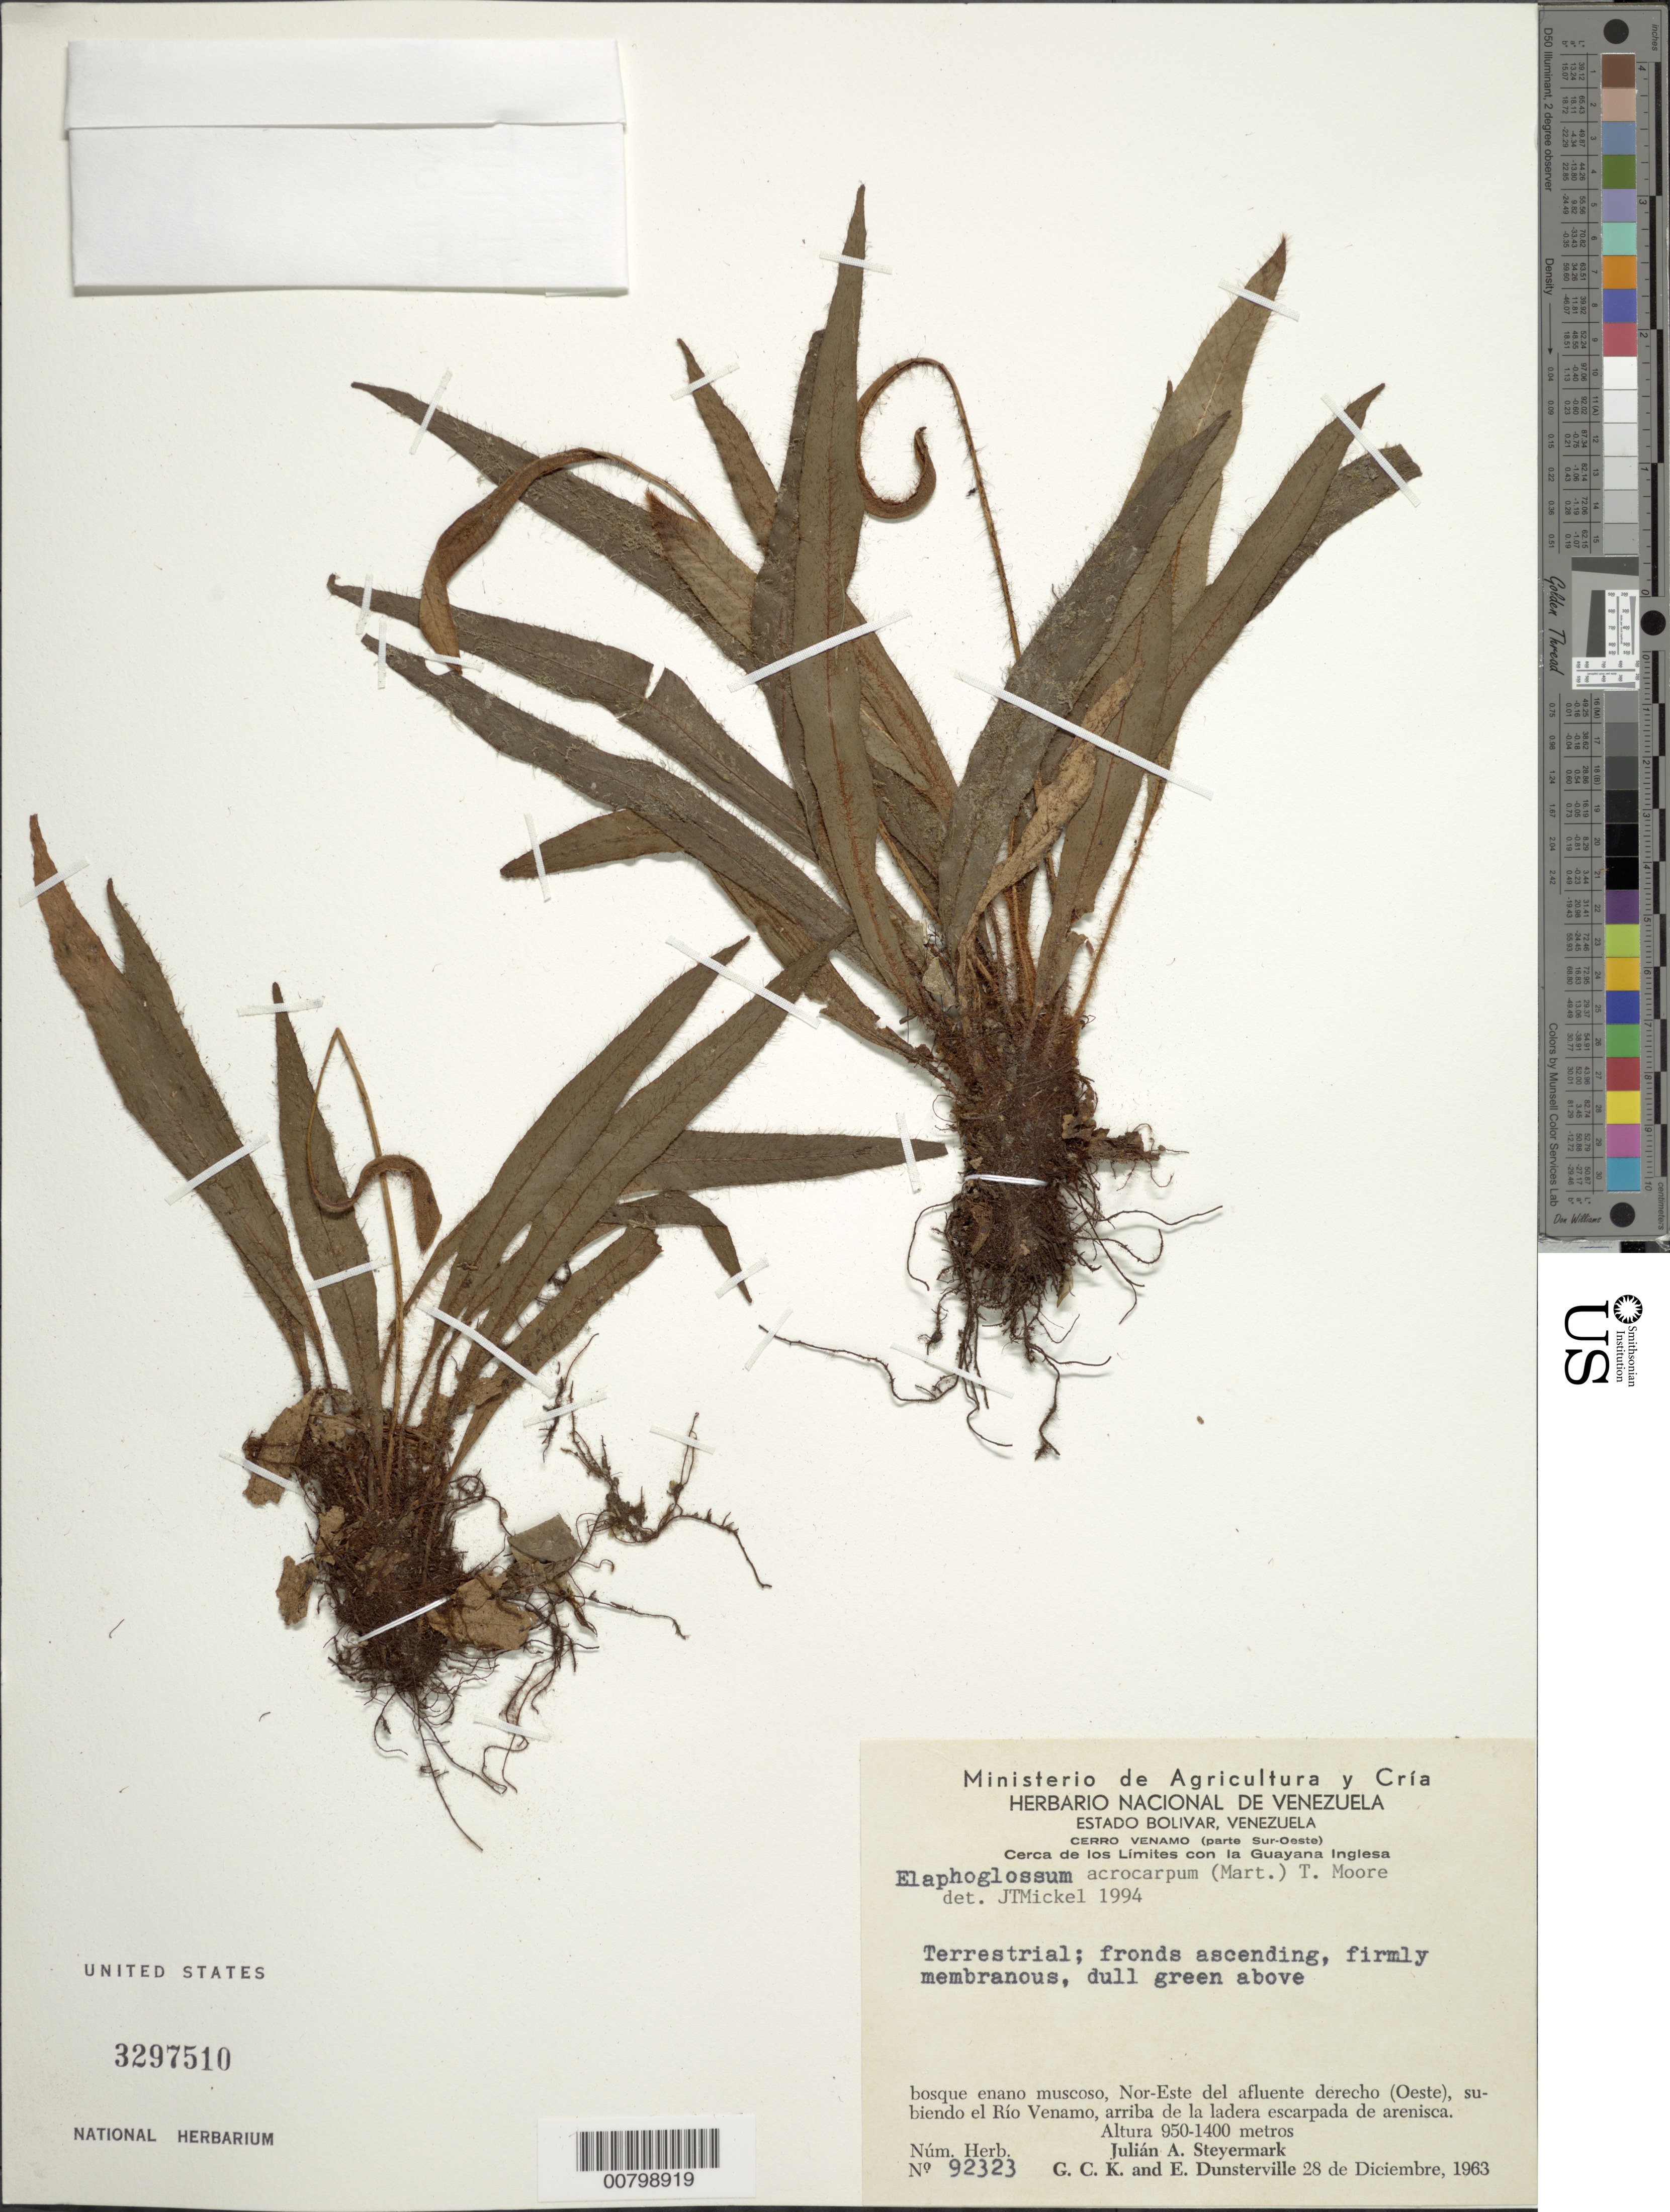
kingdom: Plantae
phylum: Tracheophyta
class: Polypodiopsida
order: Polypodiales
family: Dryopteridaceae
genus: Elaphoglossum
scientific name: Elaphoglossum acrocarpum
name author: (Mart.) T. Moore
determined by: Mickel, J. T., (NY), New York Botanical Garden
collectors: J. Steyermark, G. C. K. Dunsterville & E. Dunsterville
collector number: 92323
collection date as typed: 28-Dec-63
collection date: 1963-12-28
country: Venezuela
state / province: Bolívar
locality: Cerro Venamo, Río Venamo, cerca de los limites con Guayana Inglesa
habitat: Bosque enano muscoso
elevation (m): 950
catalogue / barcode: US 3297510